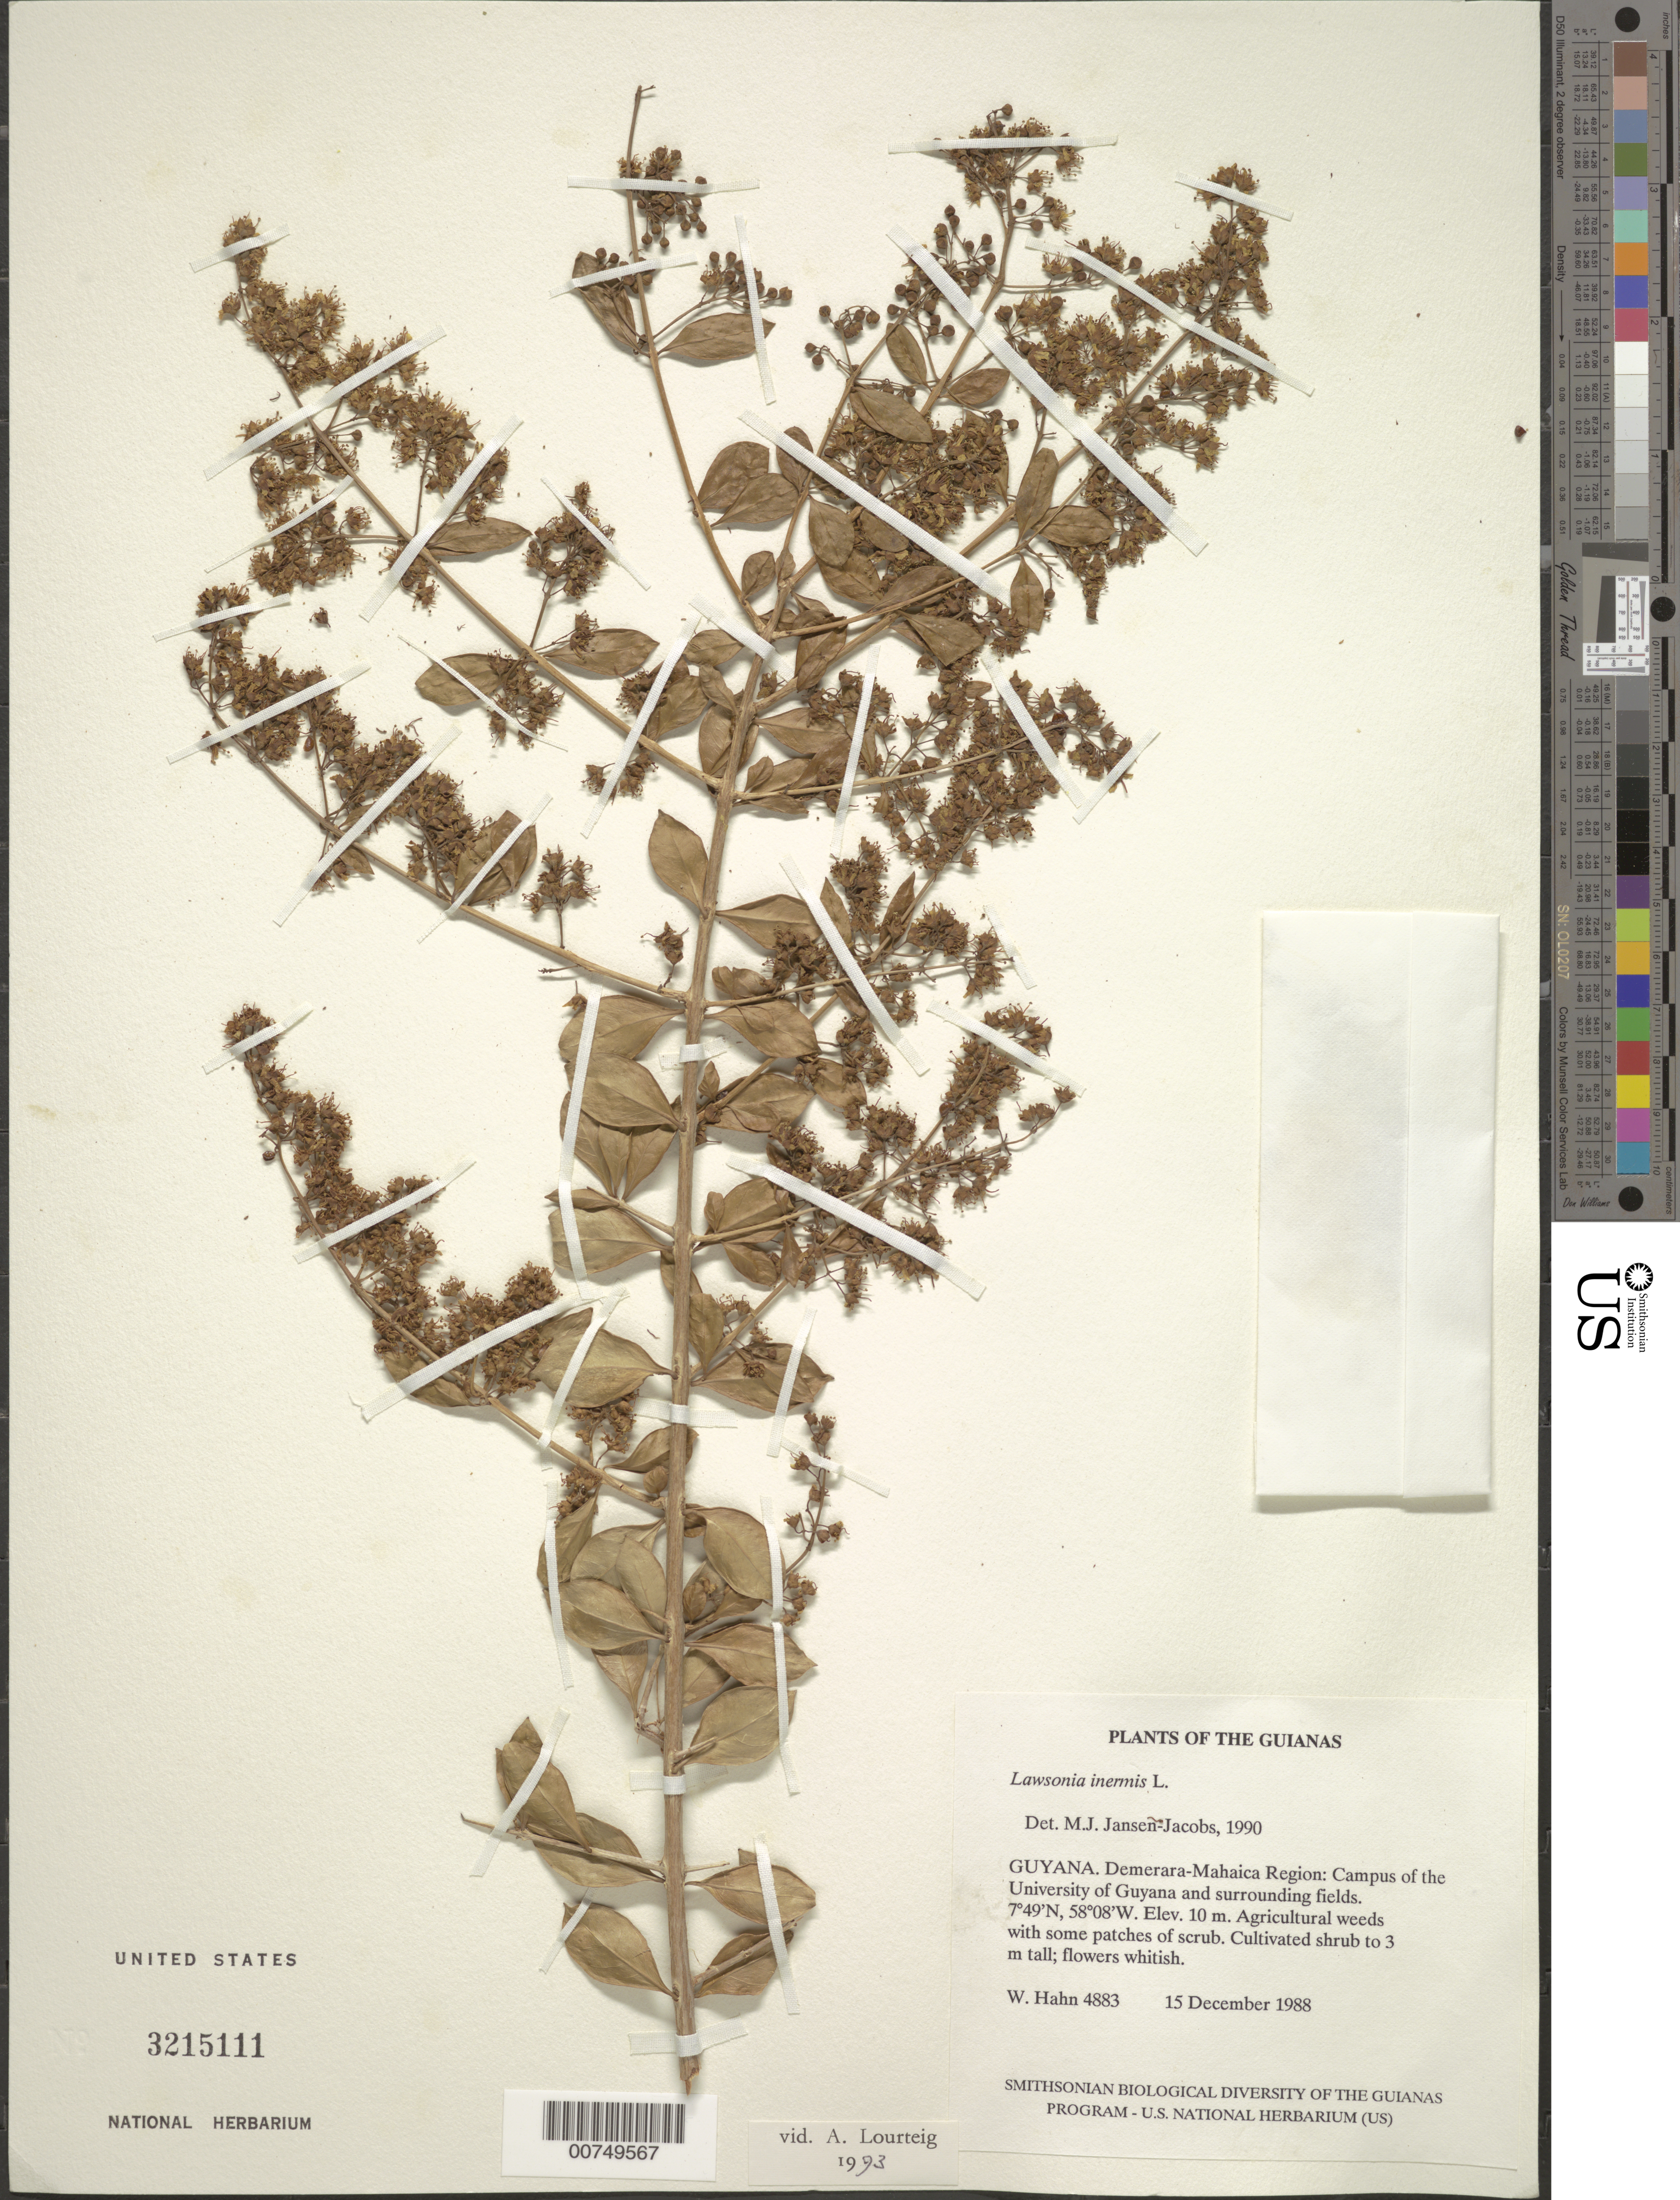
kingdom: Plantae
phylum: Tracheophyta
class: Magnoliopsida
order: Myrtales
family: Lythraceae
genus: Lawsonia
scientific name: Lawsonia inermis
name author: L.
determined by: Jansen-Jacobs, M. J., (U), Nationaal Herbarium Nederland, Utrecht University branch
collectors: W. Hahn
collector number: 4883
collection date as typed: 15 December 1988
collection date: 1988-12-15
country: Guyana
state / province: Demerara-Mahaica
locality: Campus of the University of Guyana and surrounding fields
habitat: Agricultural weeds with some patches of scrub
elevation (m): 10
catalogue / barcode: US 3215111